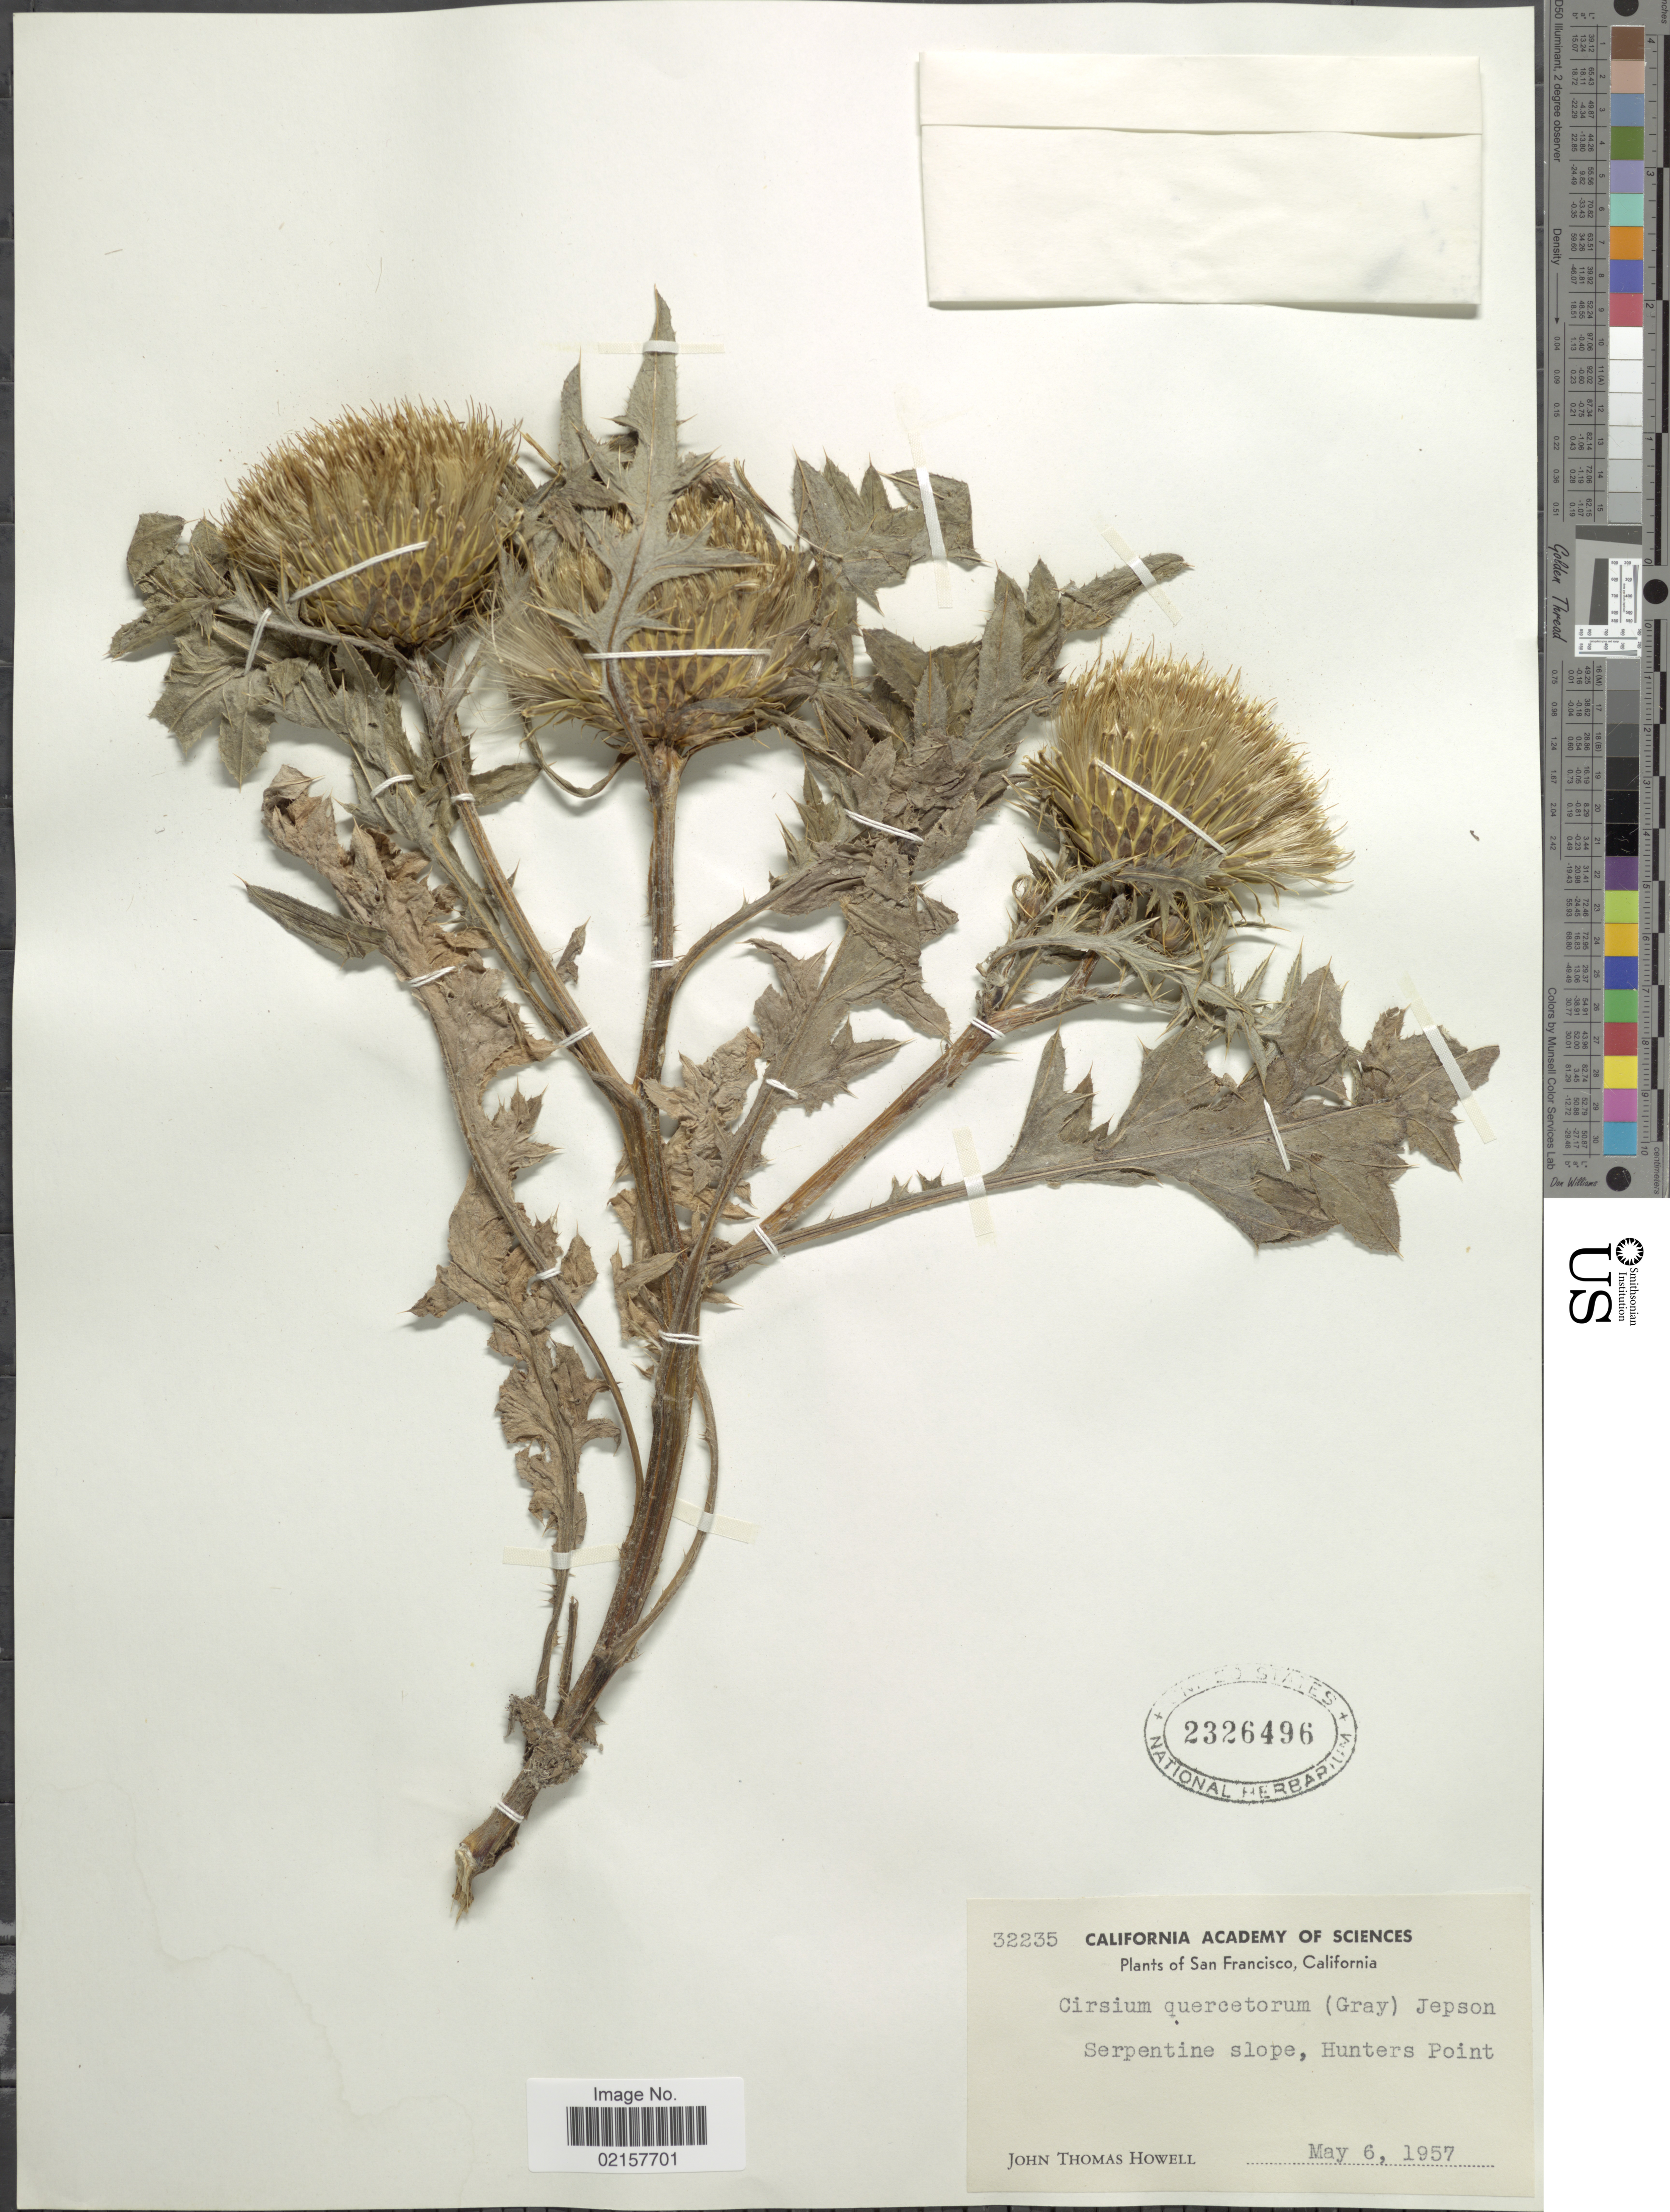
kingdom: Plantae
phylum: Tracheophyta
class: Magnoliopsida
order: Asterales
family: Asteraceae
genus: Cirsium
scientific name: Cirsium quercetorum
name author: (A. Gray) Jeps.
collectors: J. T. Howell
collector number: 32235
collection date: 1957-05-06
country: United States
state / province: California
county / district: San Francisco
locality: San Francisco, Sepentine slope, Hunters Point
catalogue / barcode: US 2326496